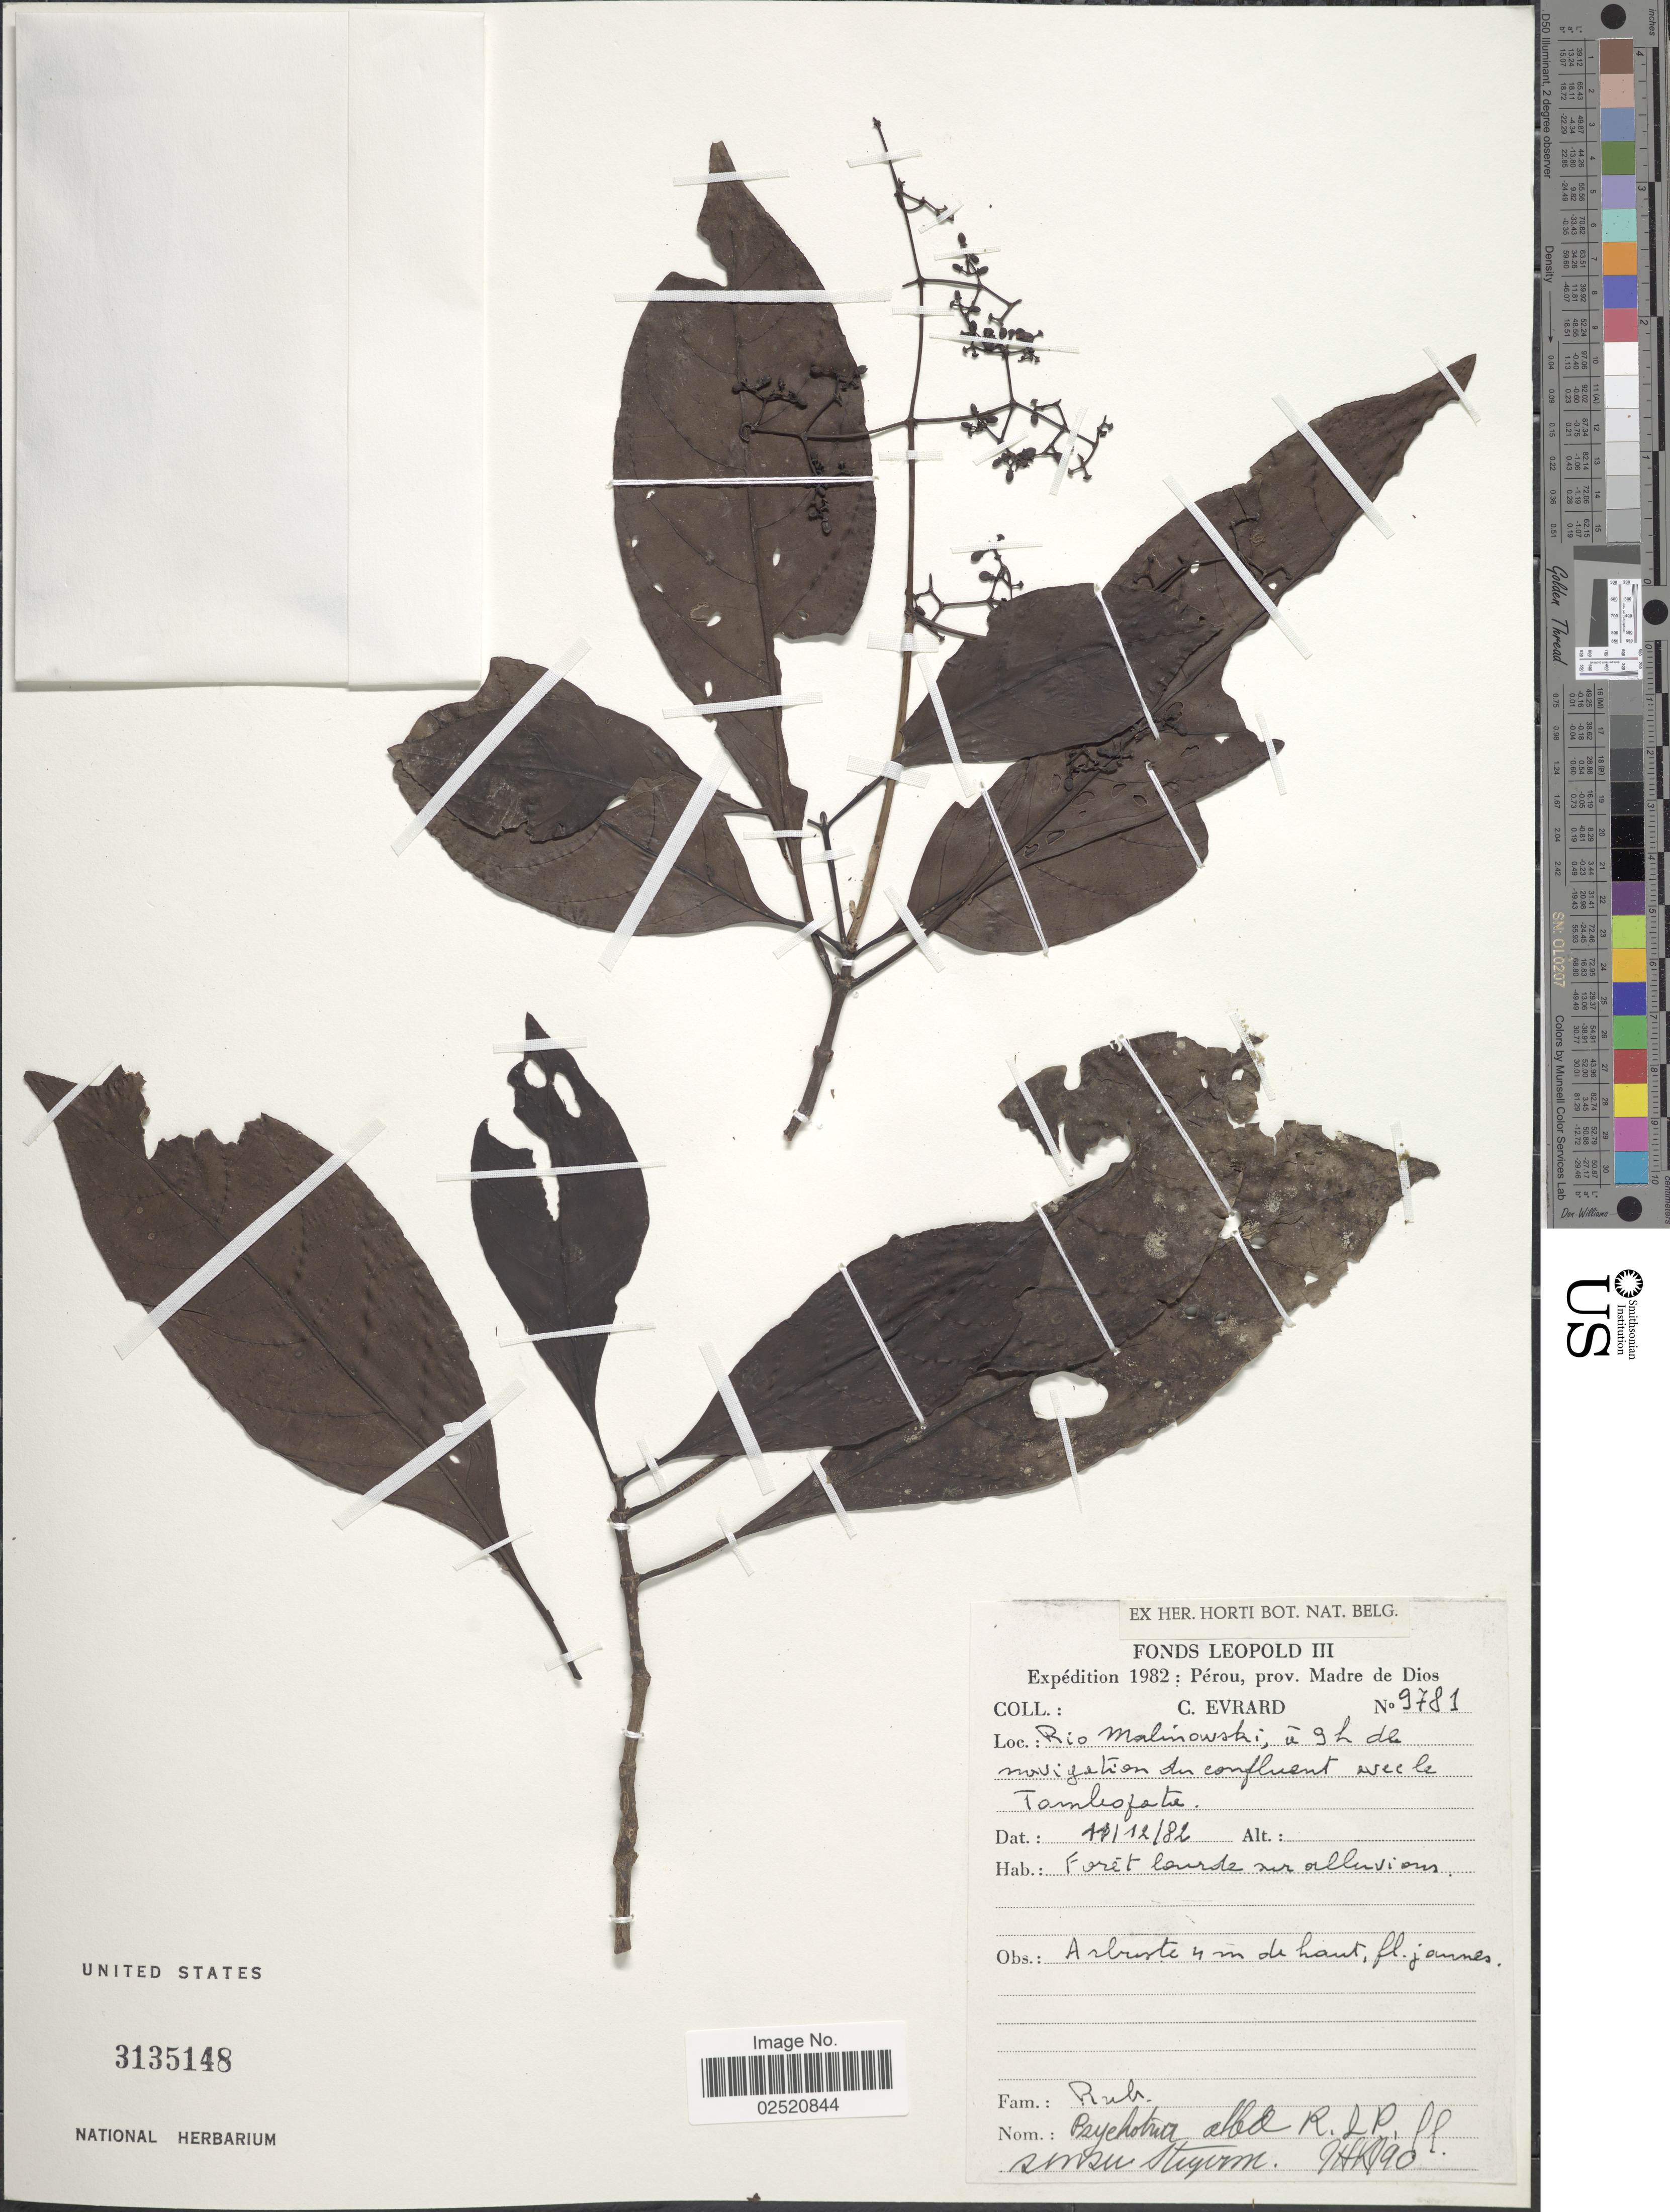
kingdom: Plantae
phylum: Tracheophyta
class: Magnoliopsida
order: Gentianales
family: Rubiaceae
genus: Psychotria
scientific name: Psychotria alba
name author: Ruiz & Pav.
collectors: C. Evrard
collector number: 9781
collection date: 1982-12-10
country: Peru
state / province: Madre de Dios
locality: Río Malinowski, à 9 h de navigation du confluent avec le Tambopata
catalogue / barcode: US 3135148